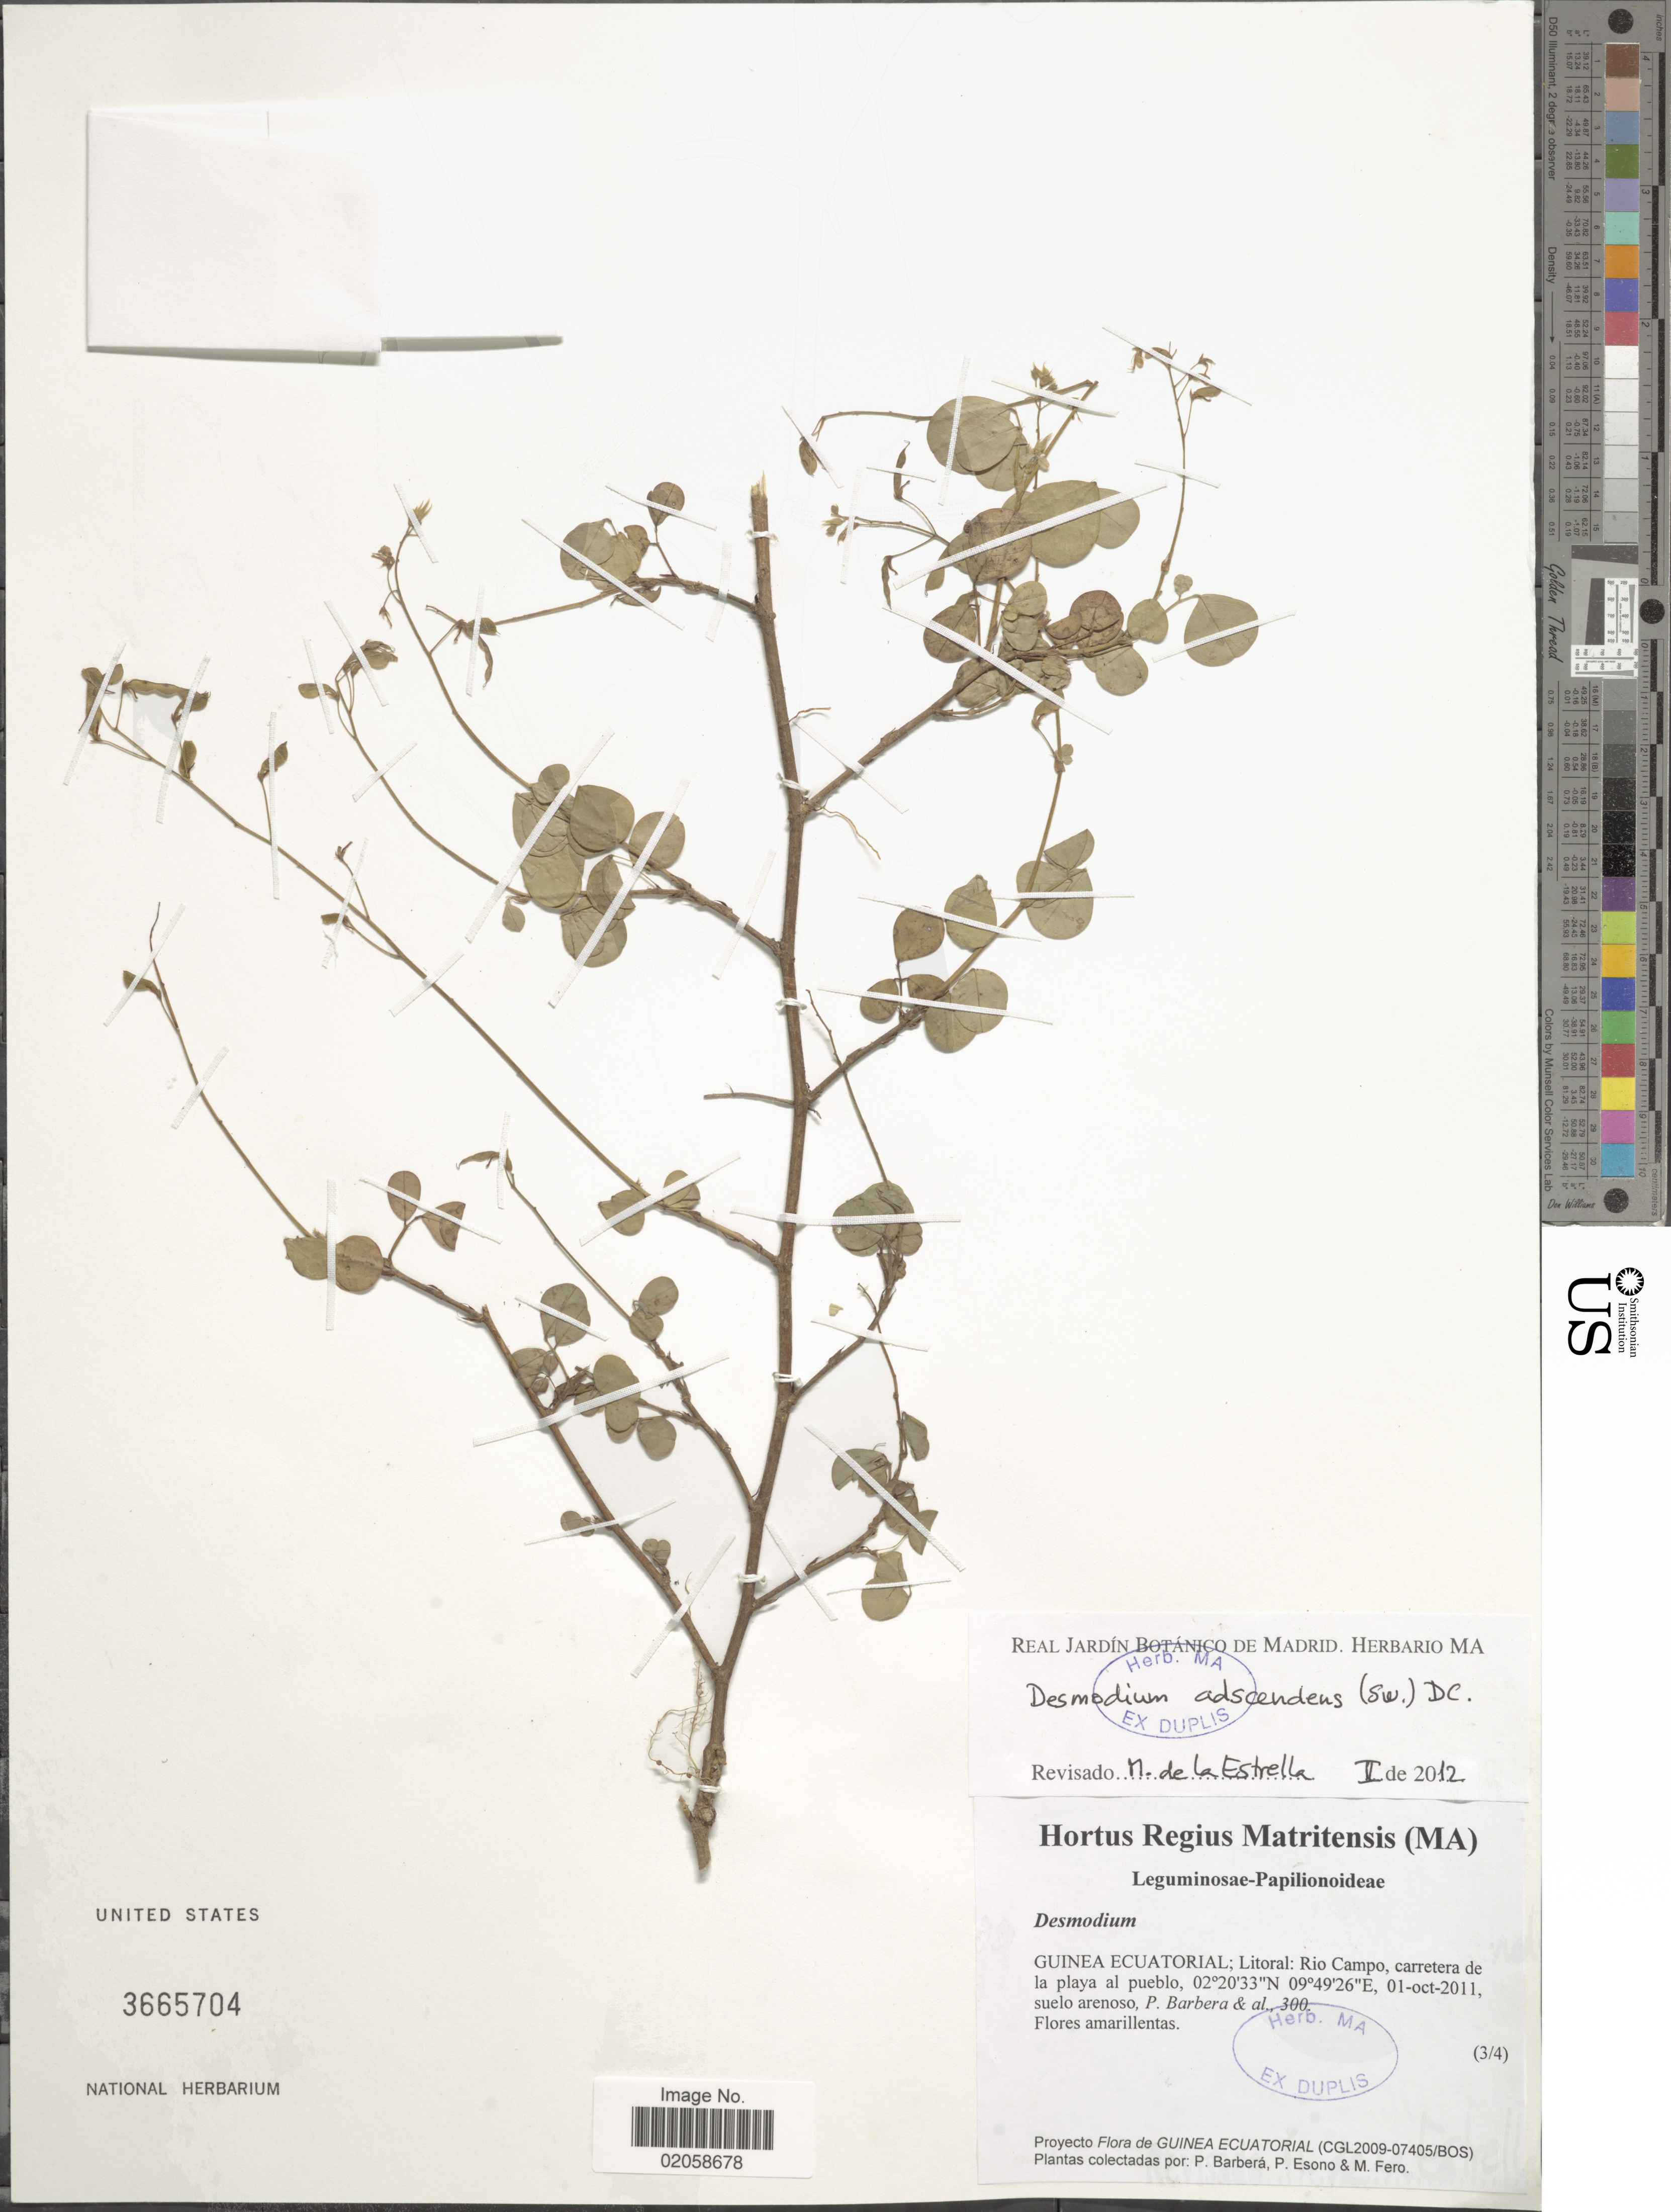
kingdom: Plantae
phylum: Tracheophyta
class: Magnoliopsida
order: Fabales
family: Fabaceae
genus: Grona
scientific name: Grona adscendens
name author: (Sw.) H. Ohashi & K. Ohashi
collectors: P. Barberá, P. Esono & -. Fero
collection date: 2011-10-01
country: Equatorial Guinea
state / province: Litoral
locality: Rio Campo, carretera de la playa al pueblo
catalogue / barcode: US 3665704